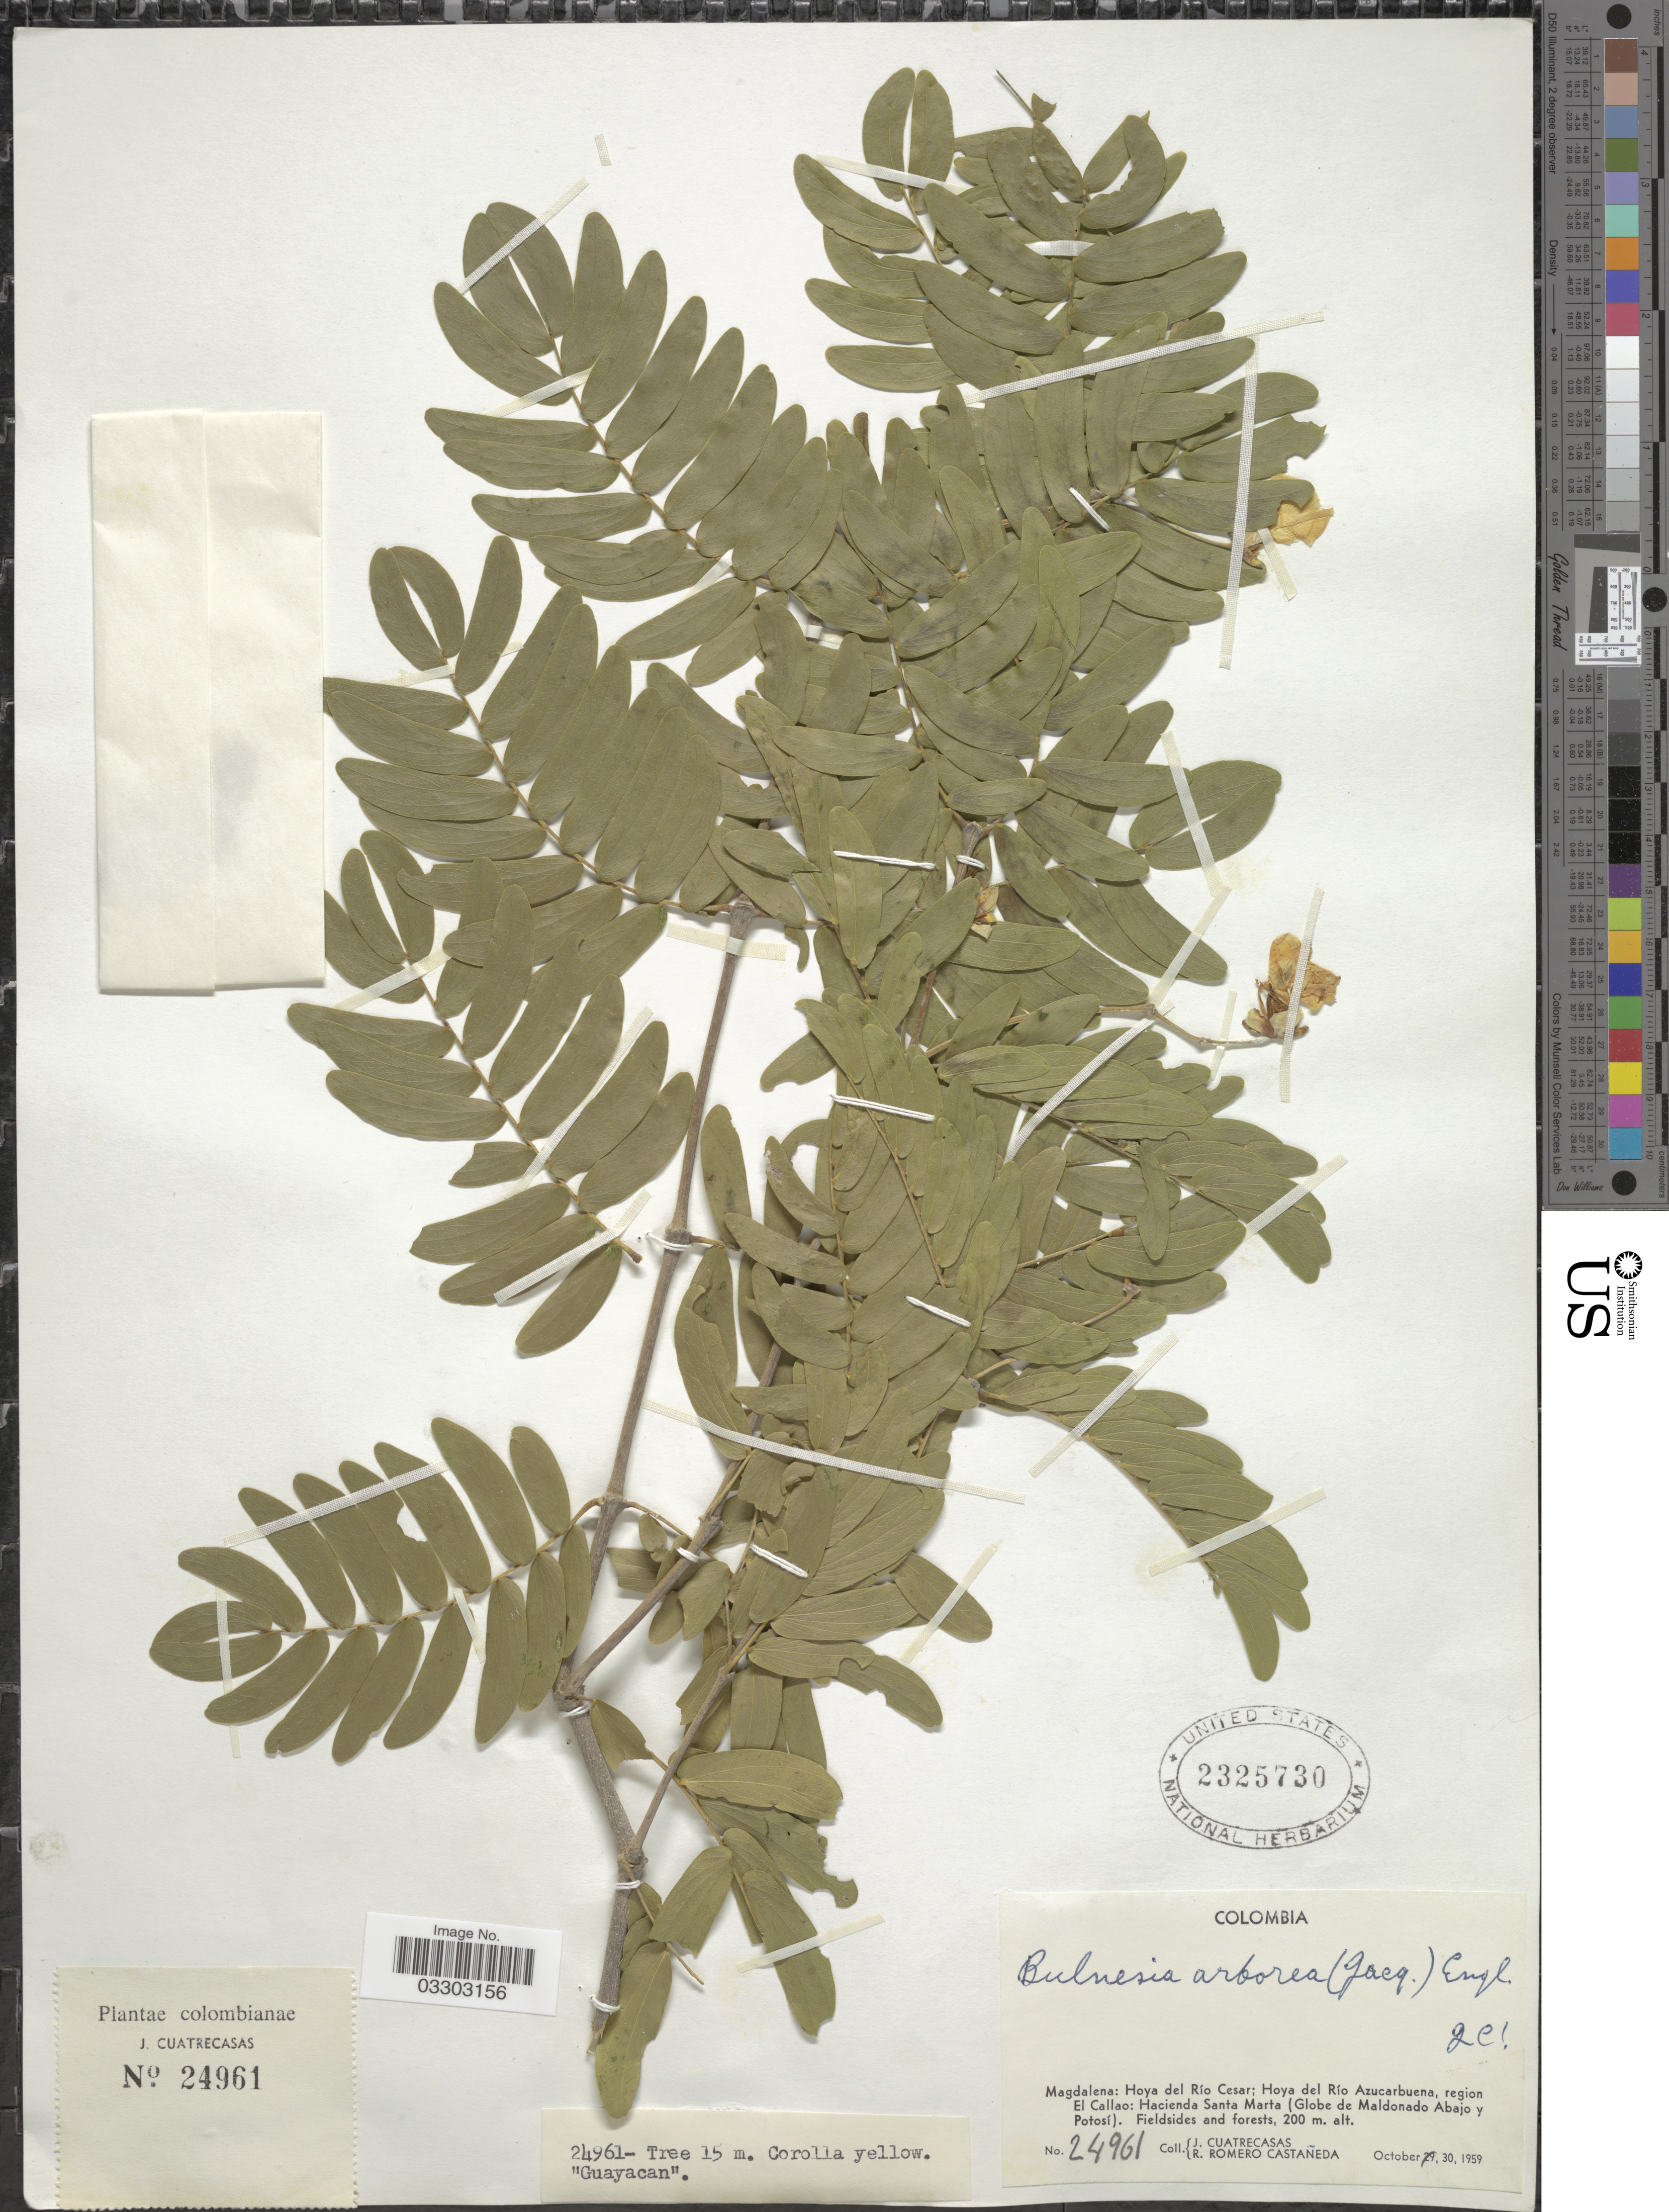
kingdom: Plantae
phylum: Tracheophyta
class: Magnoliopsida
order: Zygophyllales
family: Zygophyllaceae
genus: Gonopterodendron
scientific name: Gonopterodendron arboreum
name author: (Jacq.) Godoy-Bürki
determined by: U.S. National Herbarium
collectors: J. Cuatrecasas & R. Romero Castañeda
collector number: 24961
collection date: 1959-10-30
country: Colombia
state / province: Magdalena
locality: Hoya del Río Cesar; Hoya del Río Azucarbuena, region El Callao: Hacienda Santa Marta (Globe de Maldonado Abajo y Potosí).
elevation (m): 200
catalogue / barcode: US 2325730